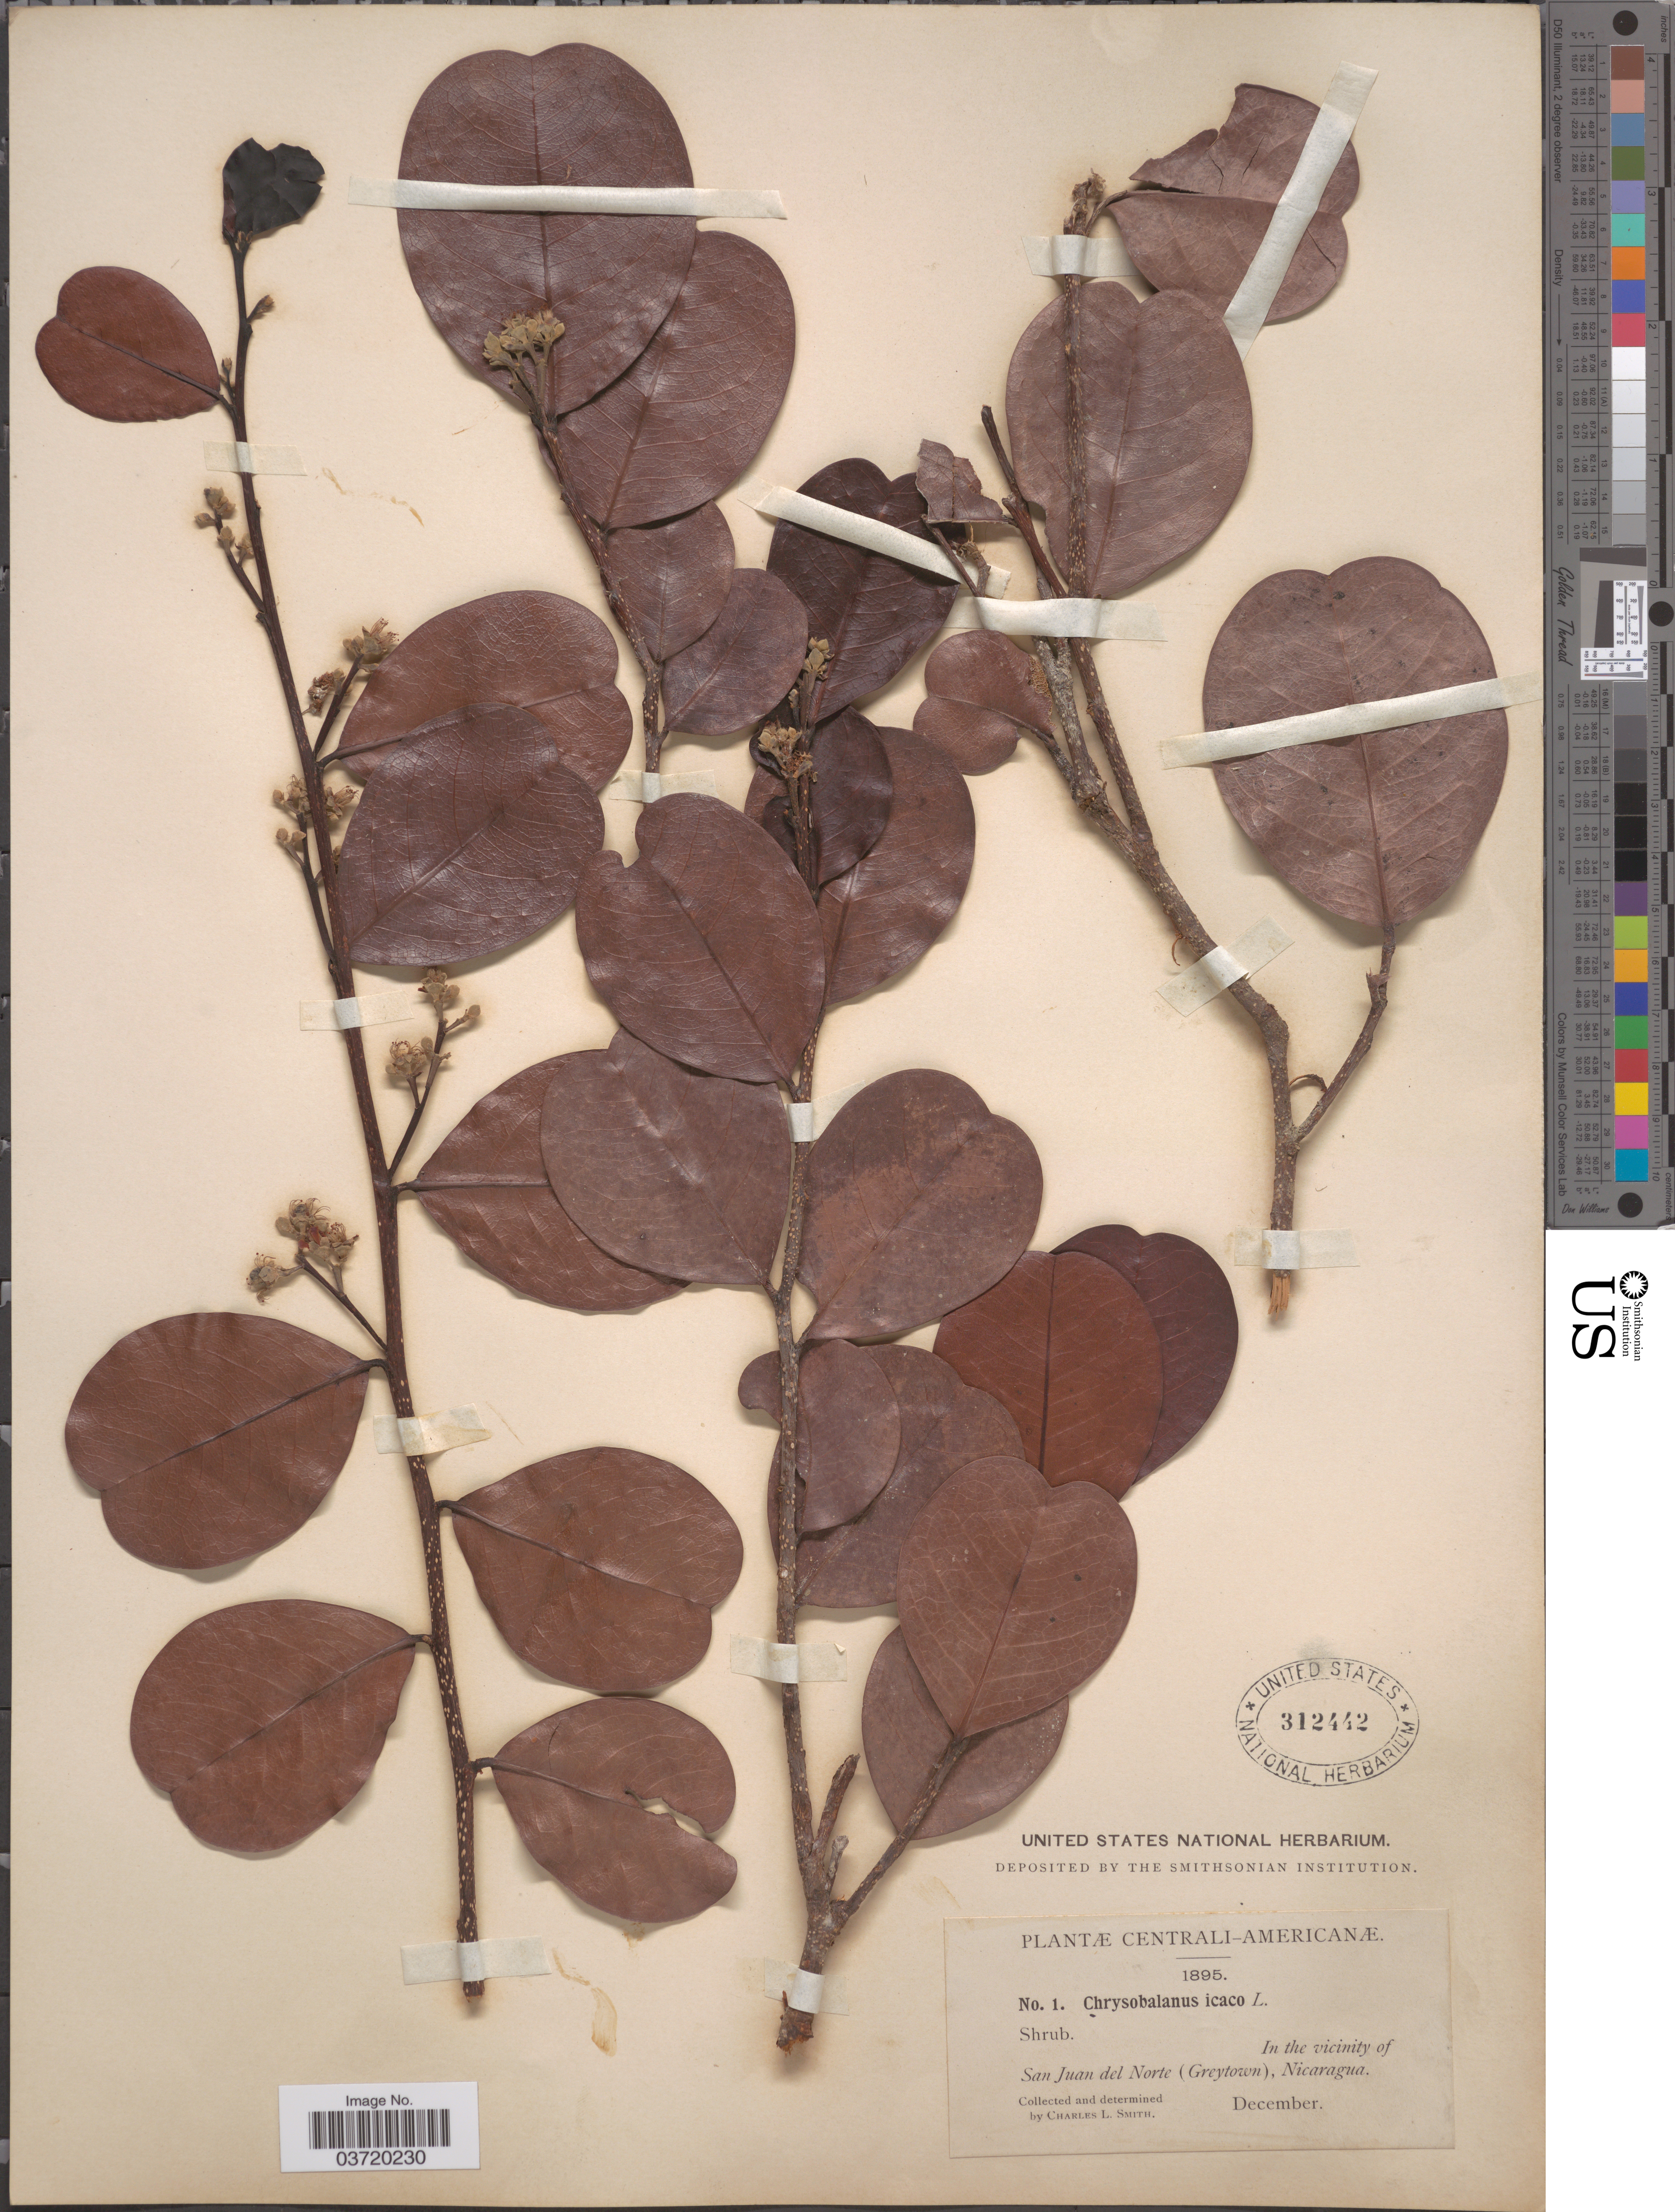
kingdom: Plantae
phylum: Tracheophyta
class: Magnoliopsida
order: Malpighiales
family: Chrysobalanaceae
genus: Chrysobalanus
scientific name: Chrysobalanus icaco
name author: L.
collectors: C. L. Smith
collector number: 1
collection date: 1895-12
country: Nicaragua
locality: Centrali-Americanæ. In the vicinity of San Juan del Norte (Greytown).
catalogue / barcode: US 312442